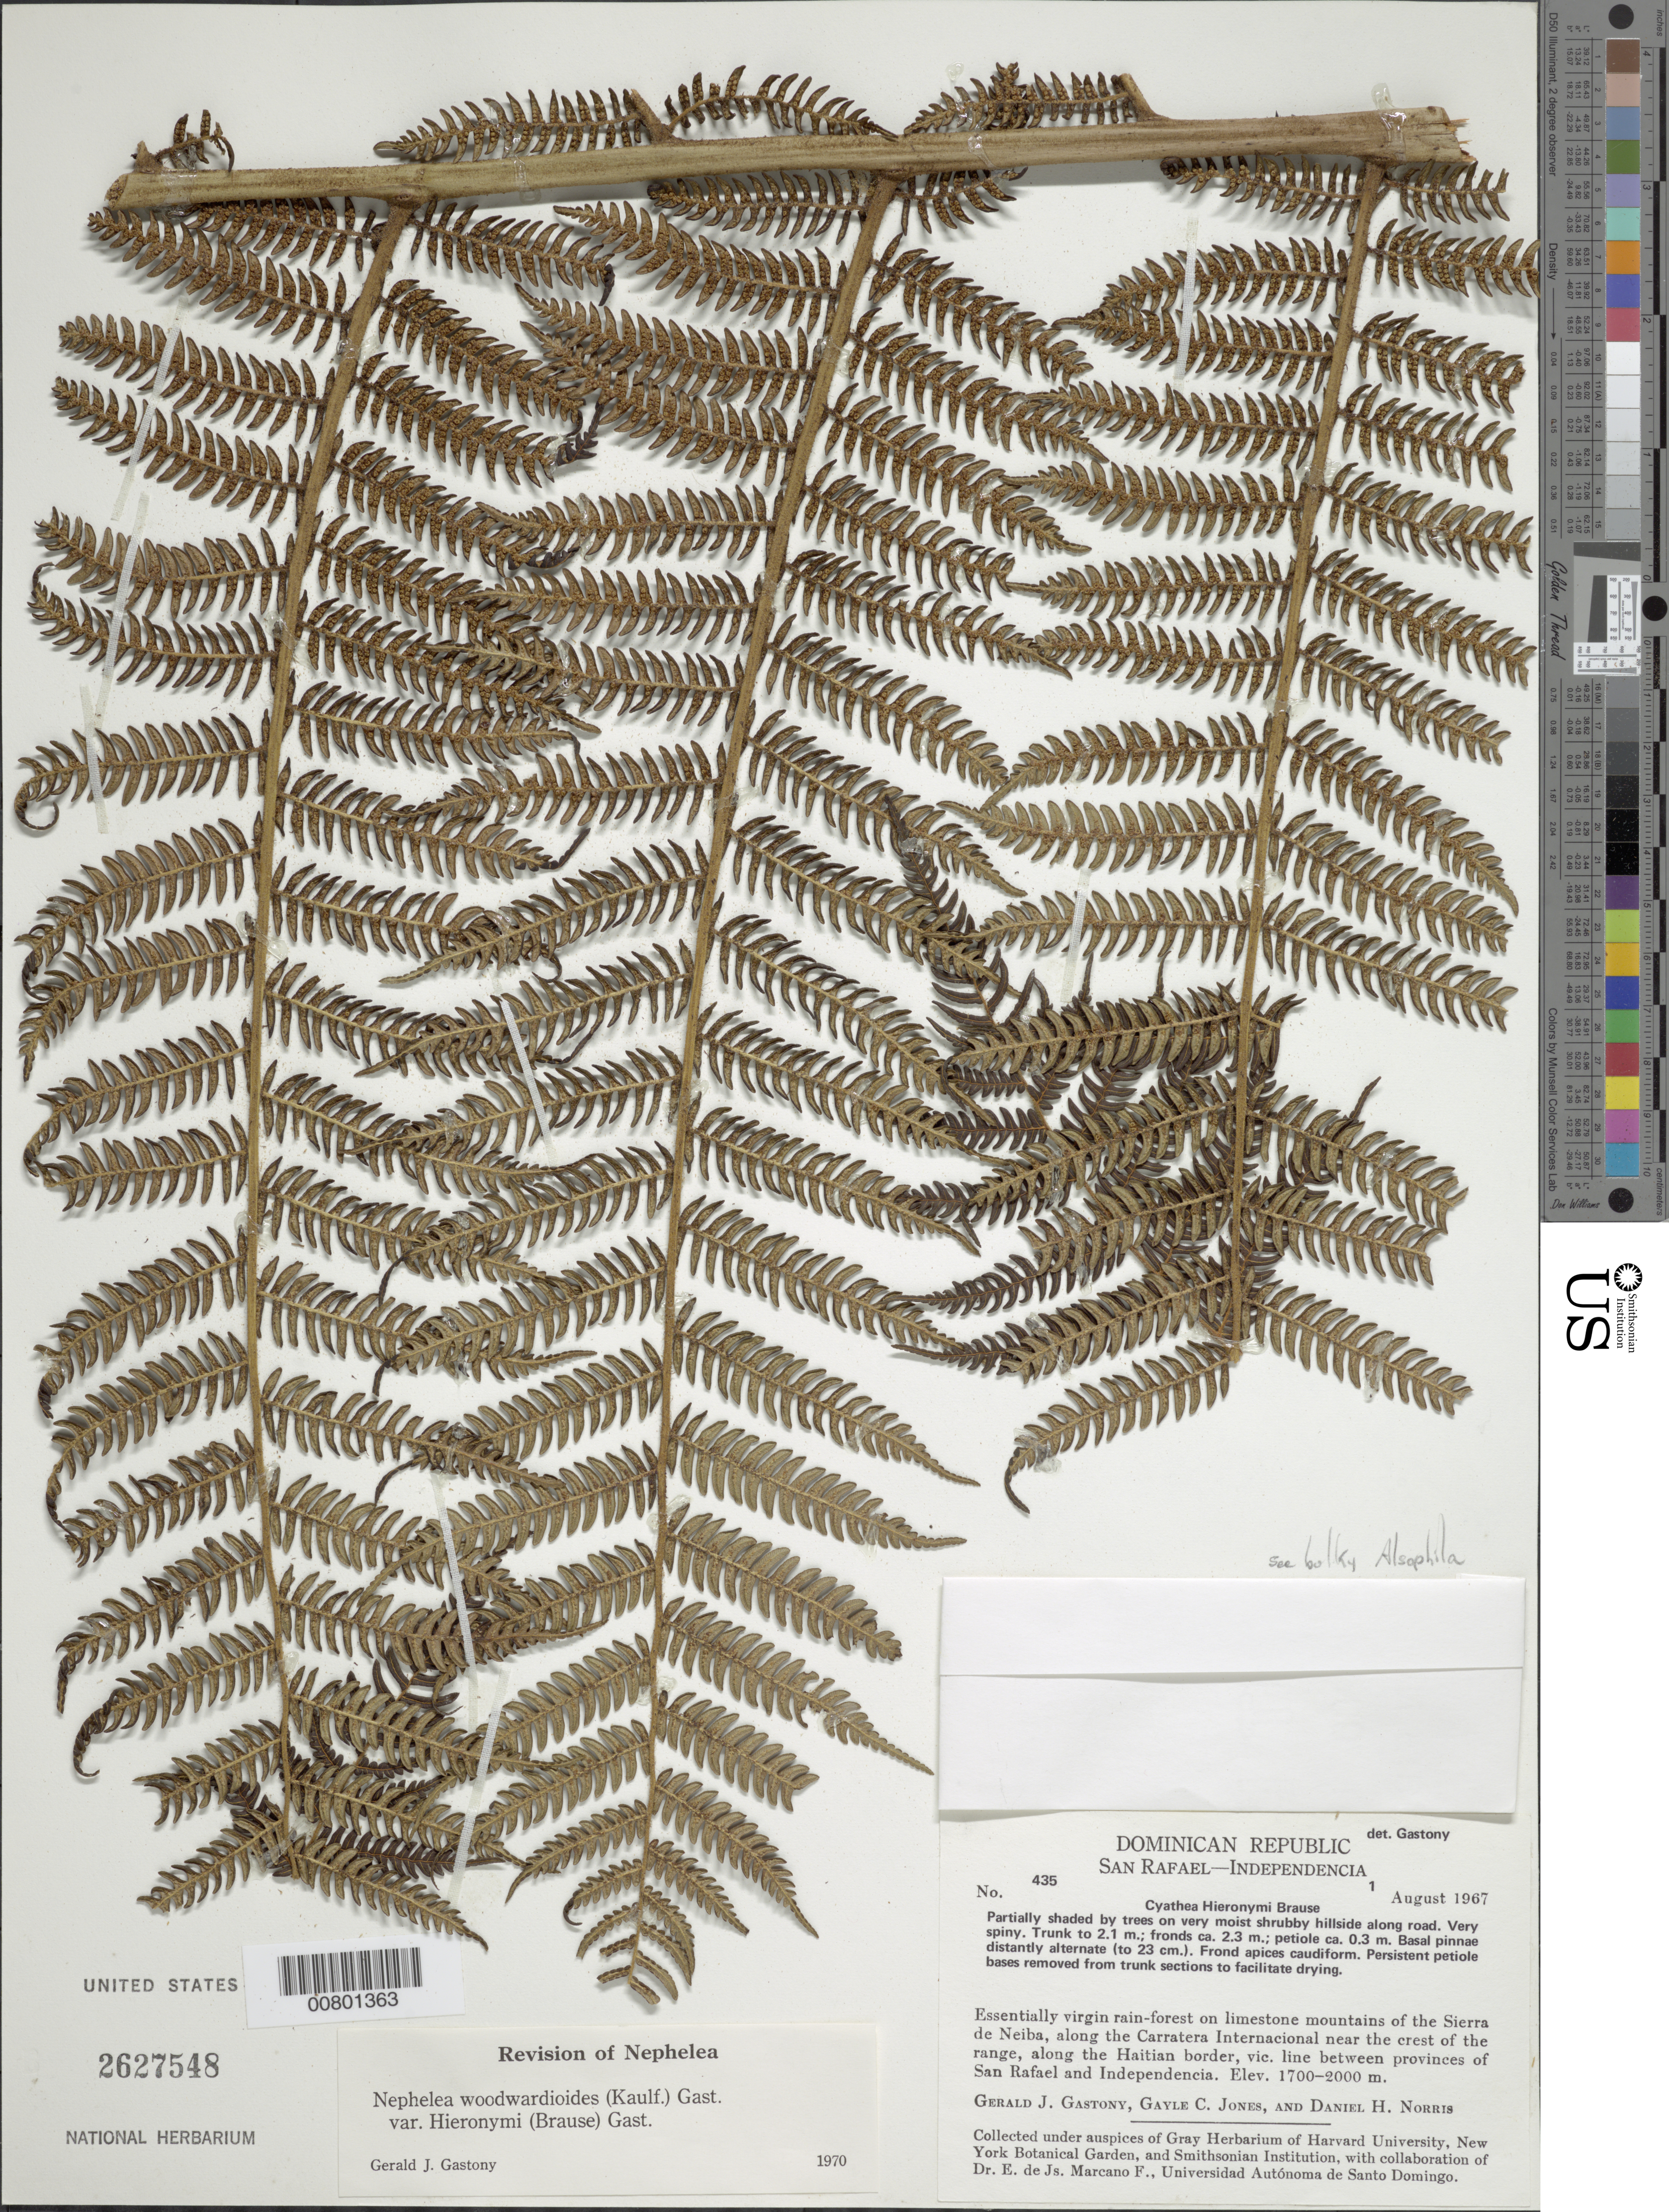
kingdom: Plantae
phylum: Tracheophyta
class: Polypodiopsida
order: Cyatheales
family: Cyatheaceae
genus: Alsophila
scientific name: Alsophila woodwardioides var. hieronymii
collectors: G. Gastony, G. C. Jones & D. H. Norris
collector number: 435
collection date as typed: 01 Aug 1967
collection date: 1967-08-01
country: Dominican Republic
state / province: Independencia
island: Hispaniola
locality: San Rafael-Independencia, Sierra de Neiba, Carratera International, along Haitian border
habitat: Essentially virgin rainforest on limestone mountain; partially shaded by trees on very moist shrubby hillside along road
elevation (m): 1700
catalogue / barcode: US 2627548